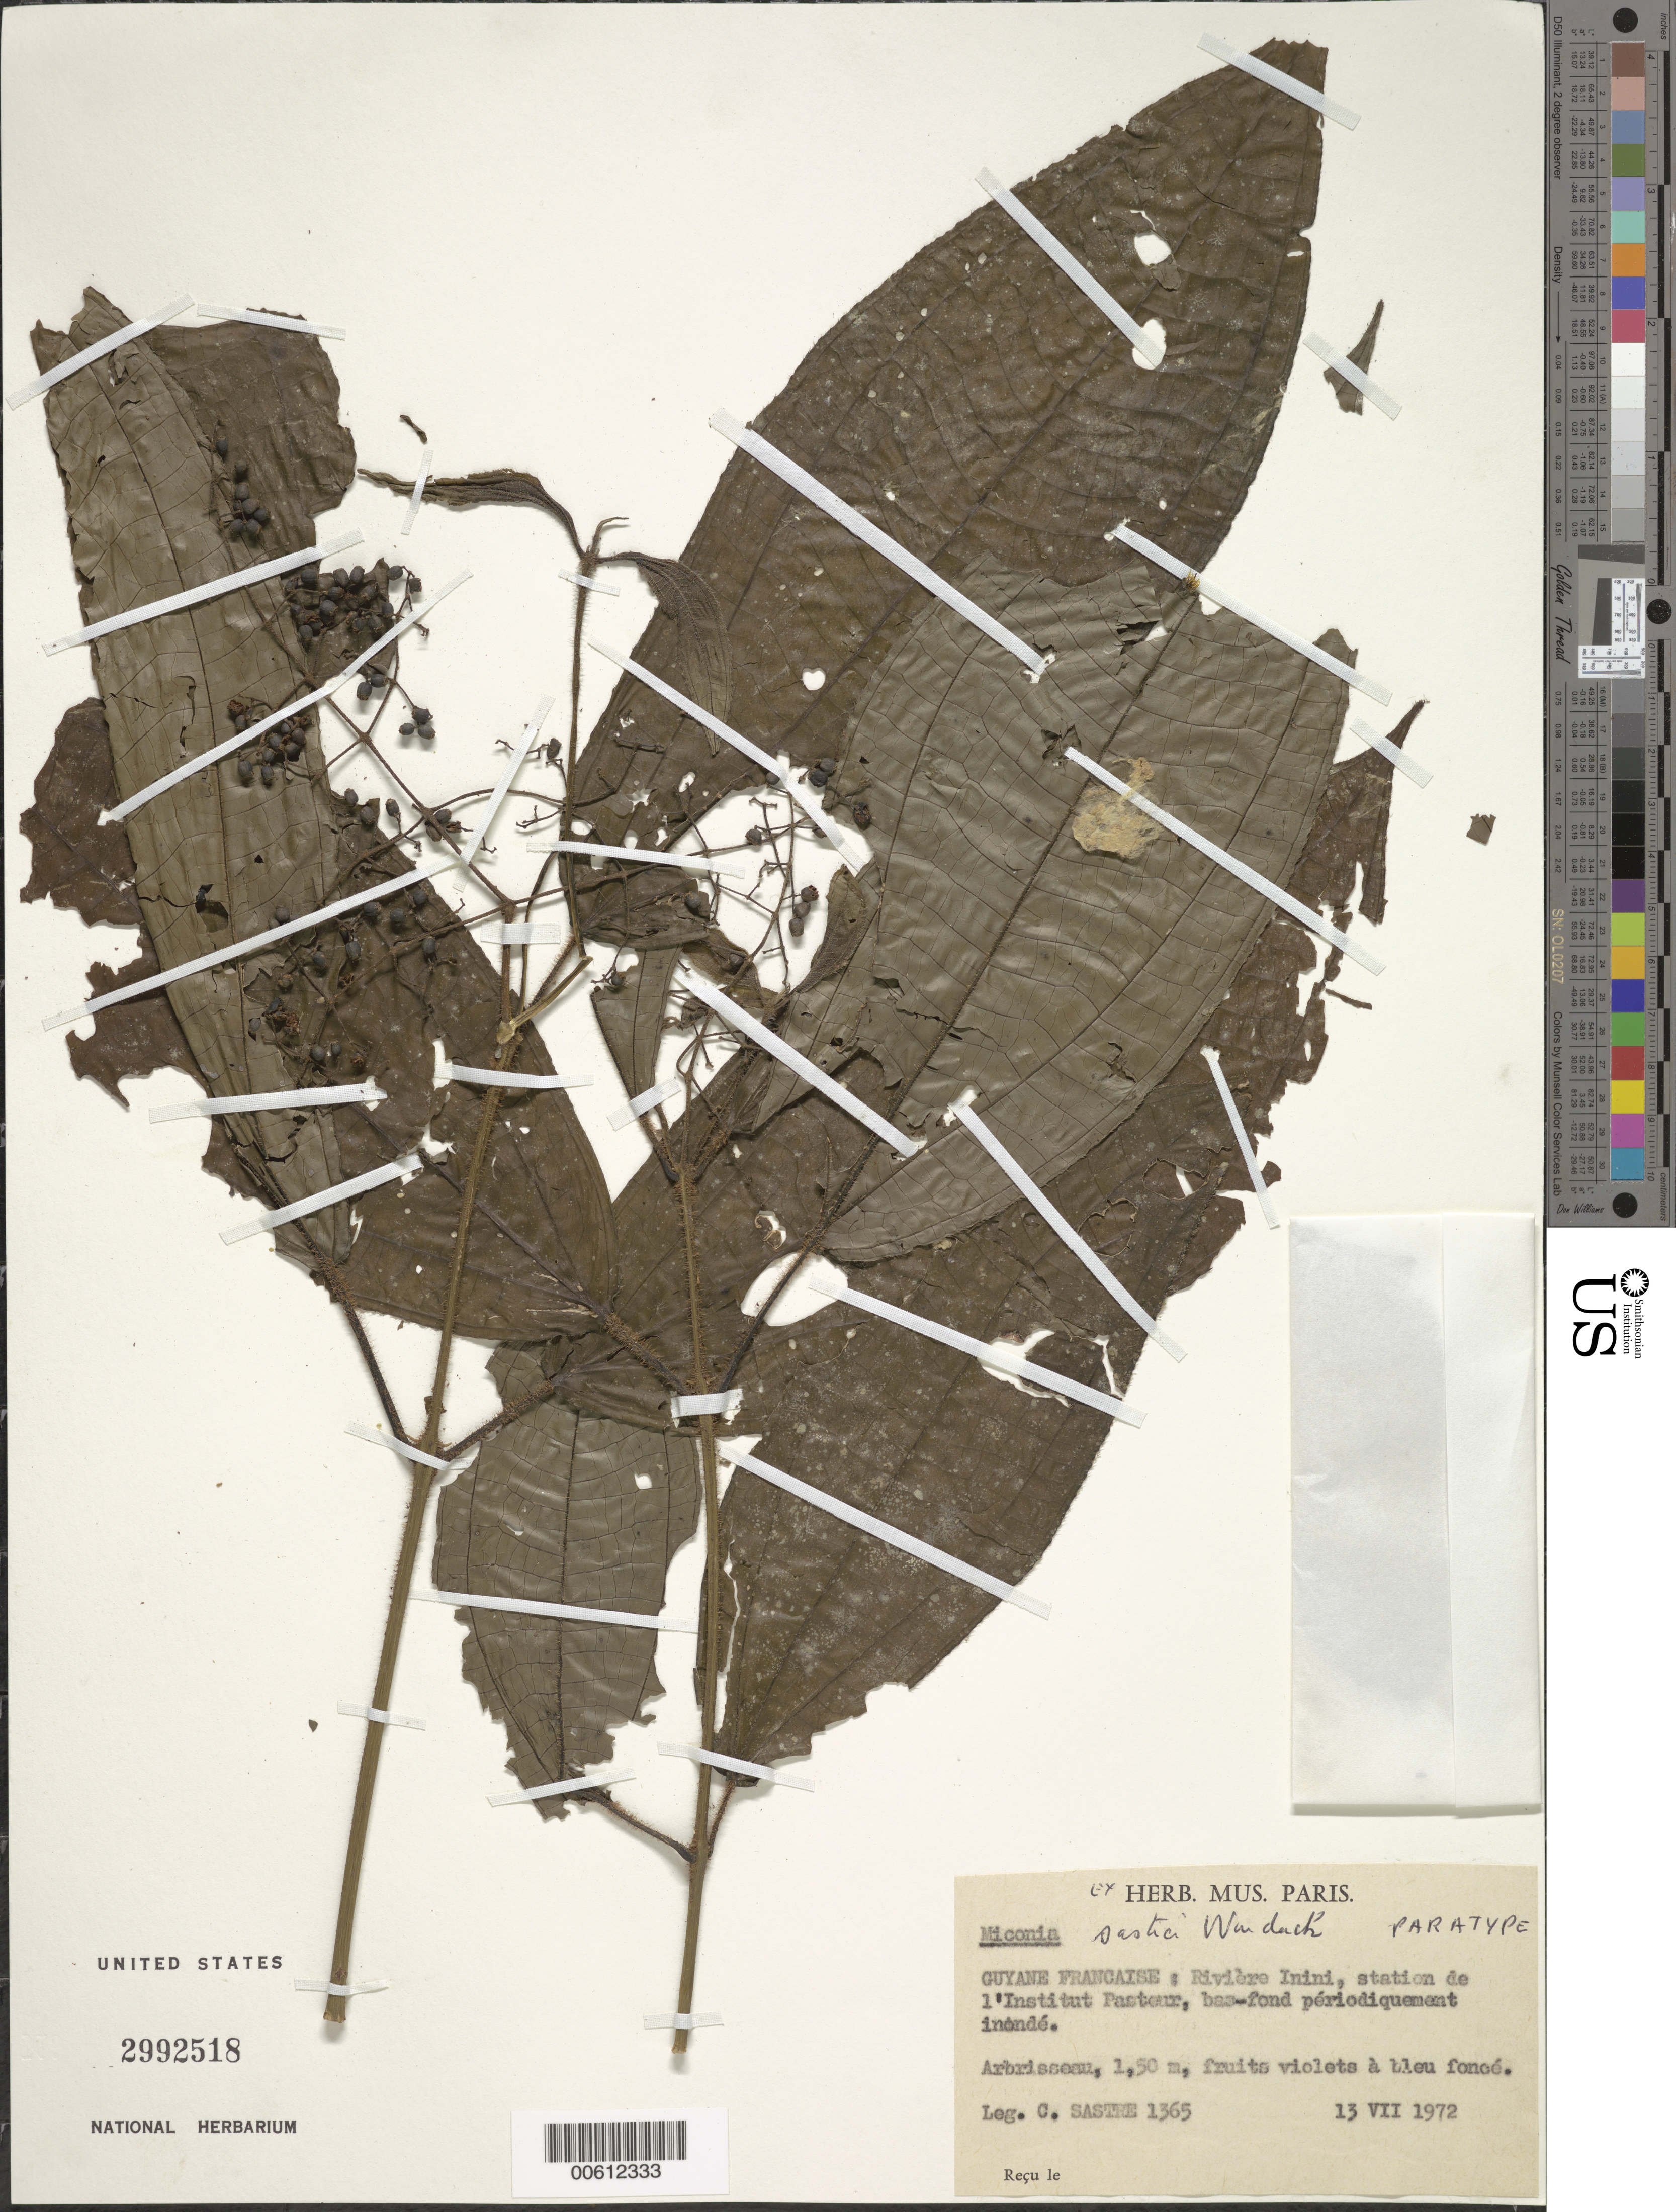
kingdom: Plantae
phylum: Tracheophyta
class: Magnoliopsida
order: Myrtales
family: Melastomataceae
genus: Miconia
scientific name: Miconia sastrei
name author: Wurdack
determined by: Wurdack, John J., (US), US (UNITED STATES)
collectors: C. H. L. Sastre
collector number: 1365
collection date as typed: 13-Jul-72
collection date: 1972-07-13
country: French Guiana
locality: Inini R., station de l'Institute Pasteur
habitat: Bas-fond periodiquement inonde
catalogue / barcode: US 2992518